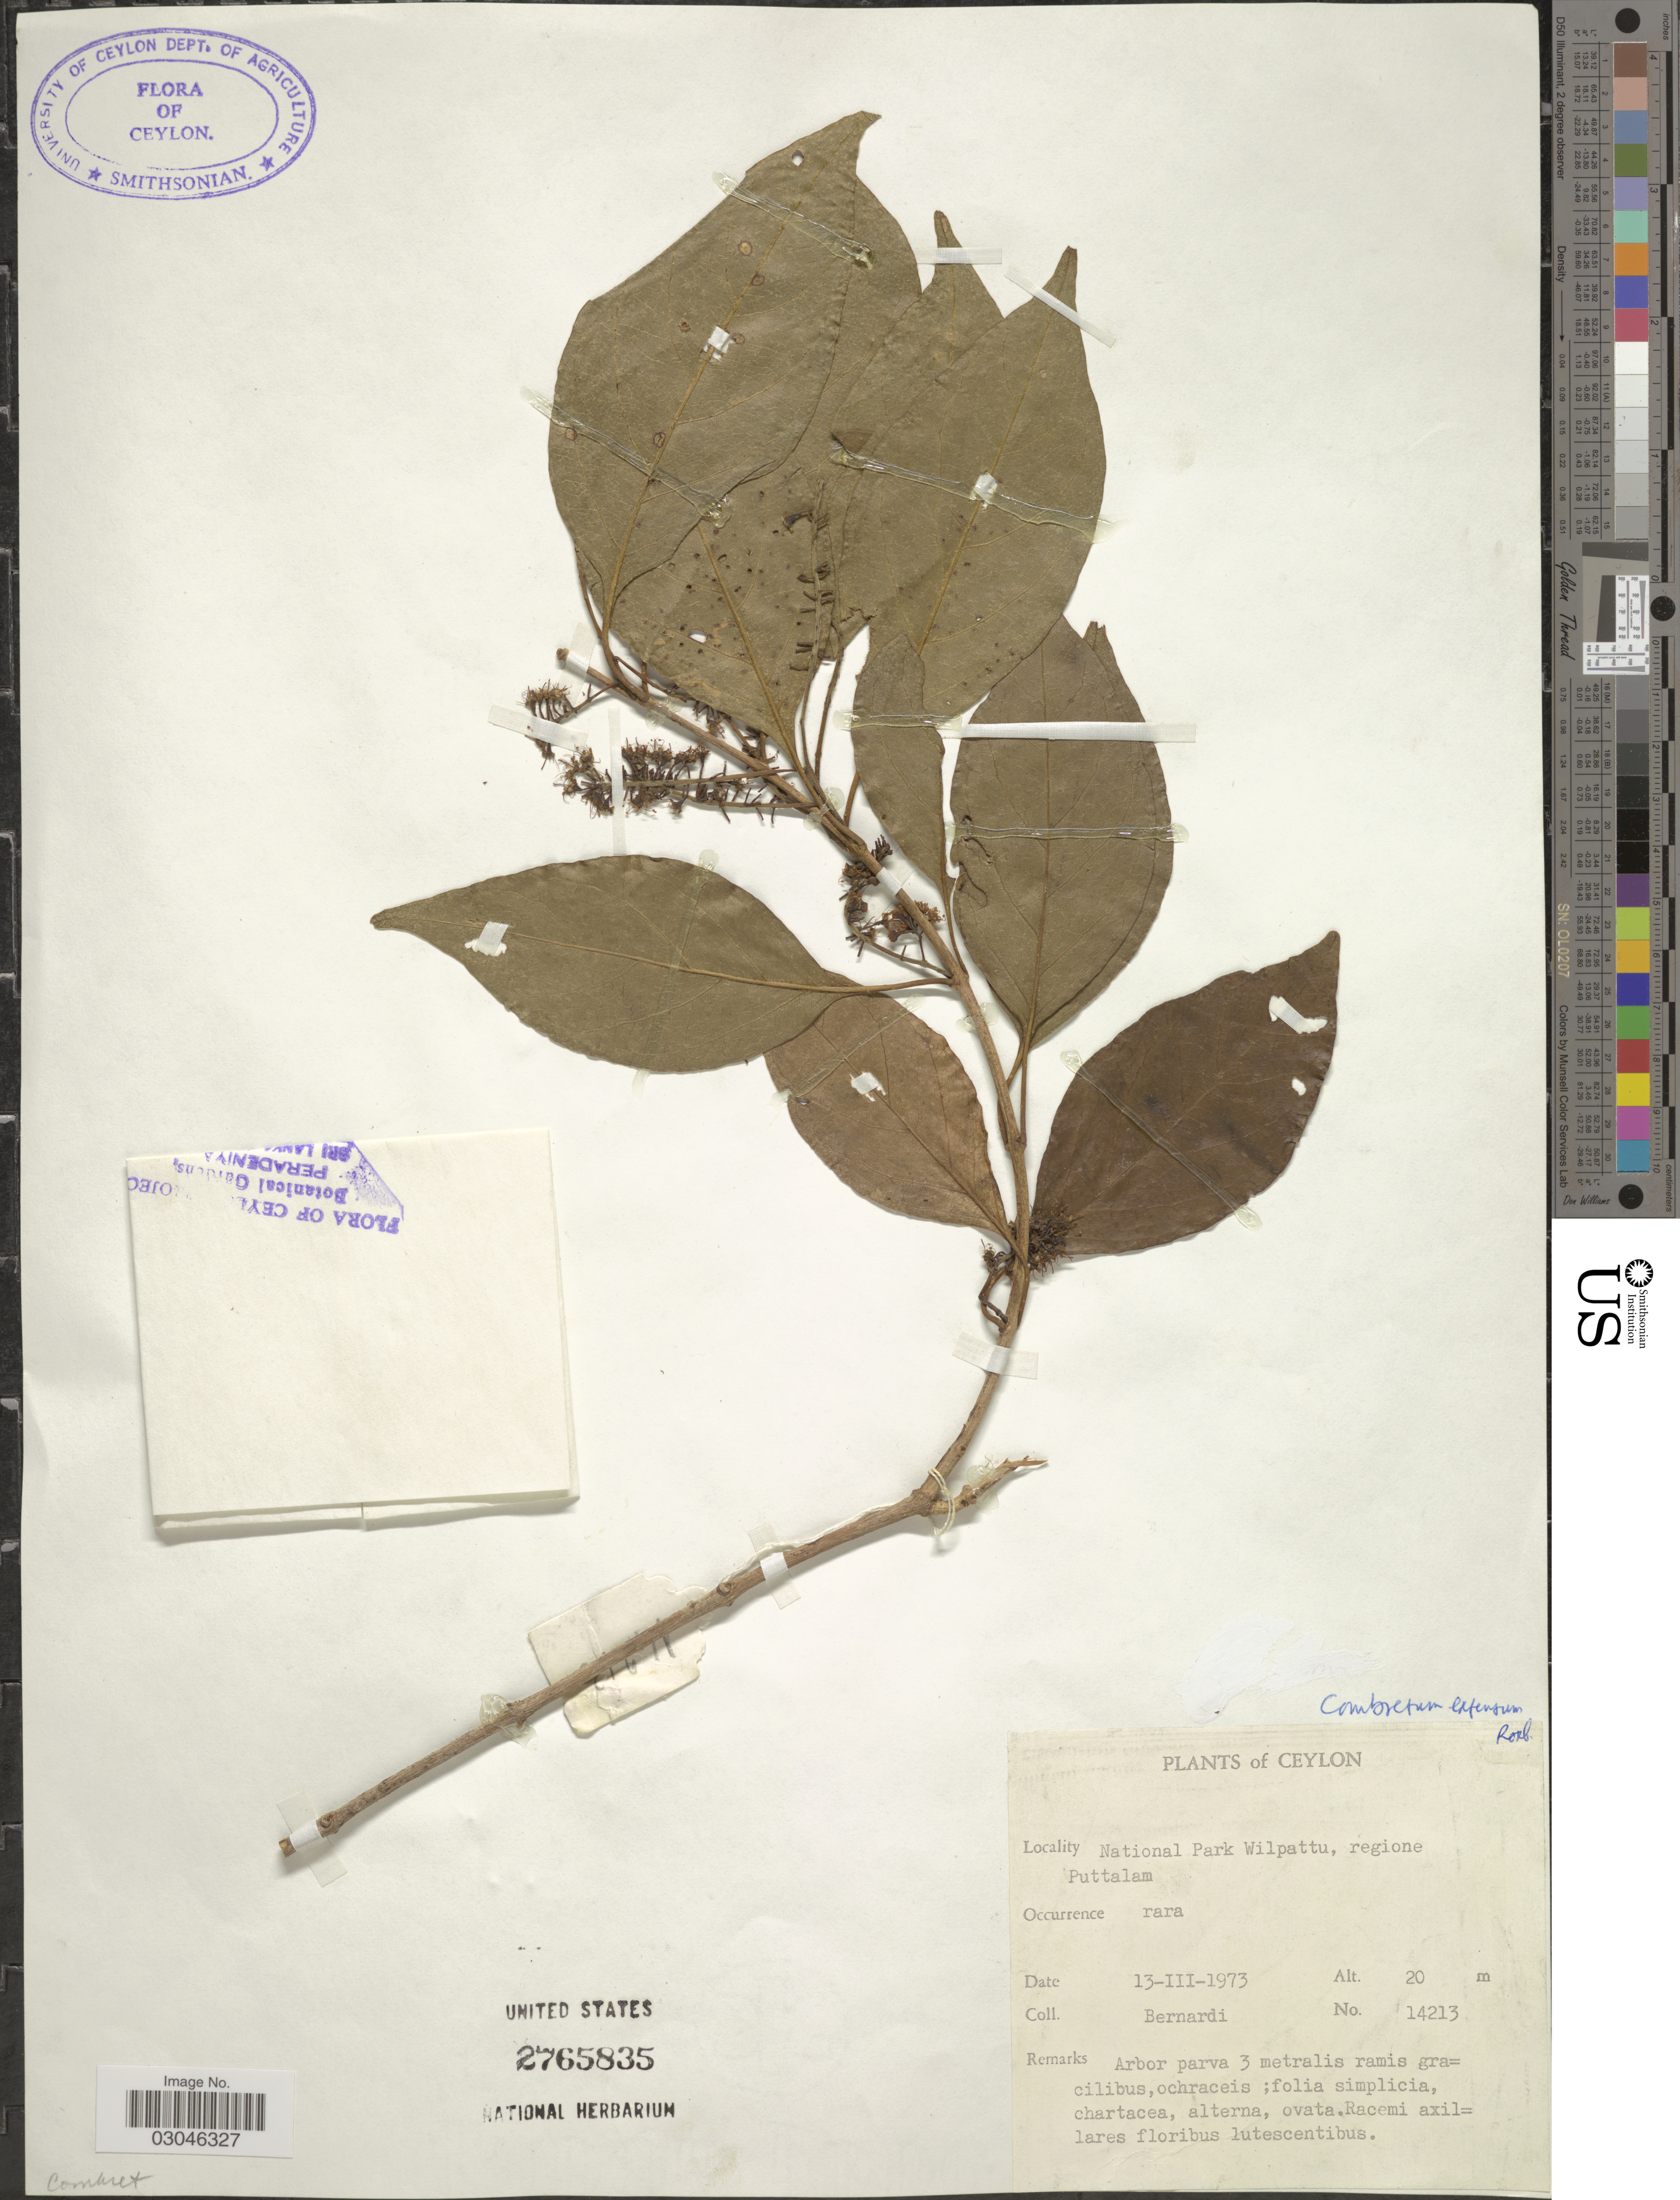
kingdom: Plantae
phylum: Tracheophyta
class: Magnoliopsida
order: Myrtales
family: Combretaceae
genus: Combretum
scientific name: Combretum extensum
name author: Roxb.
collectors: Bernardi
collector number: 14213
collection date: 1973-03-13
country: Sri Lanka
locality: Ceylon. National Park Wilpattu, regione Puttalam.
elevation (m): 20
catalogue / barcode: US 2765835